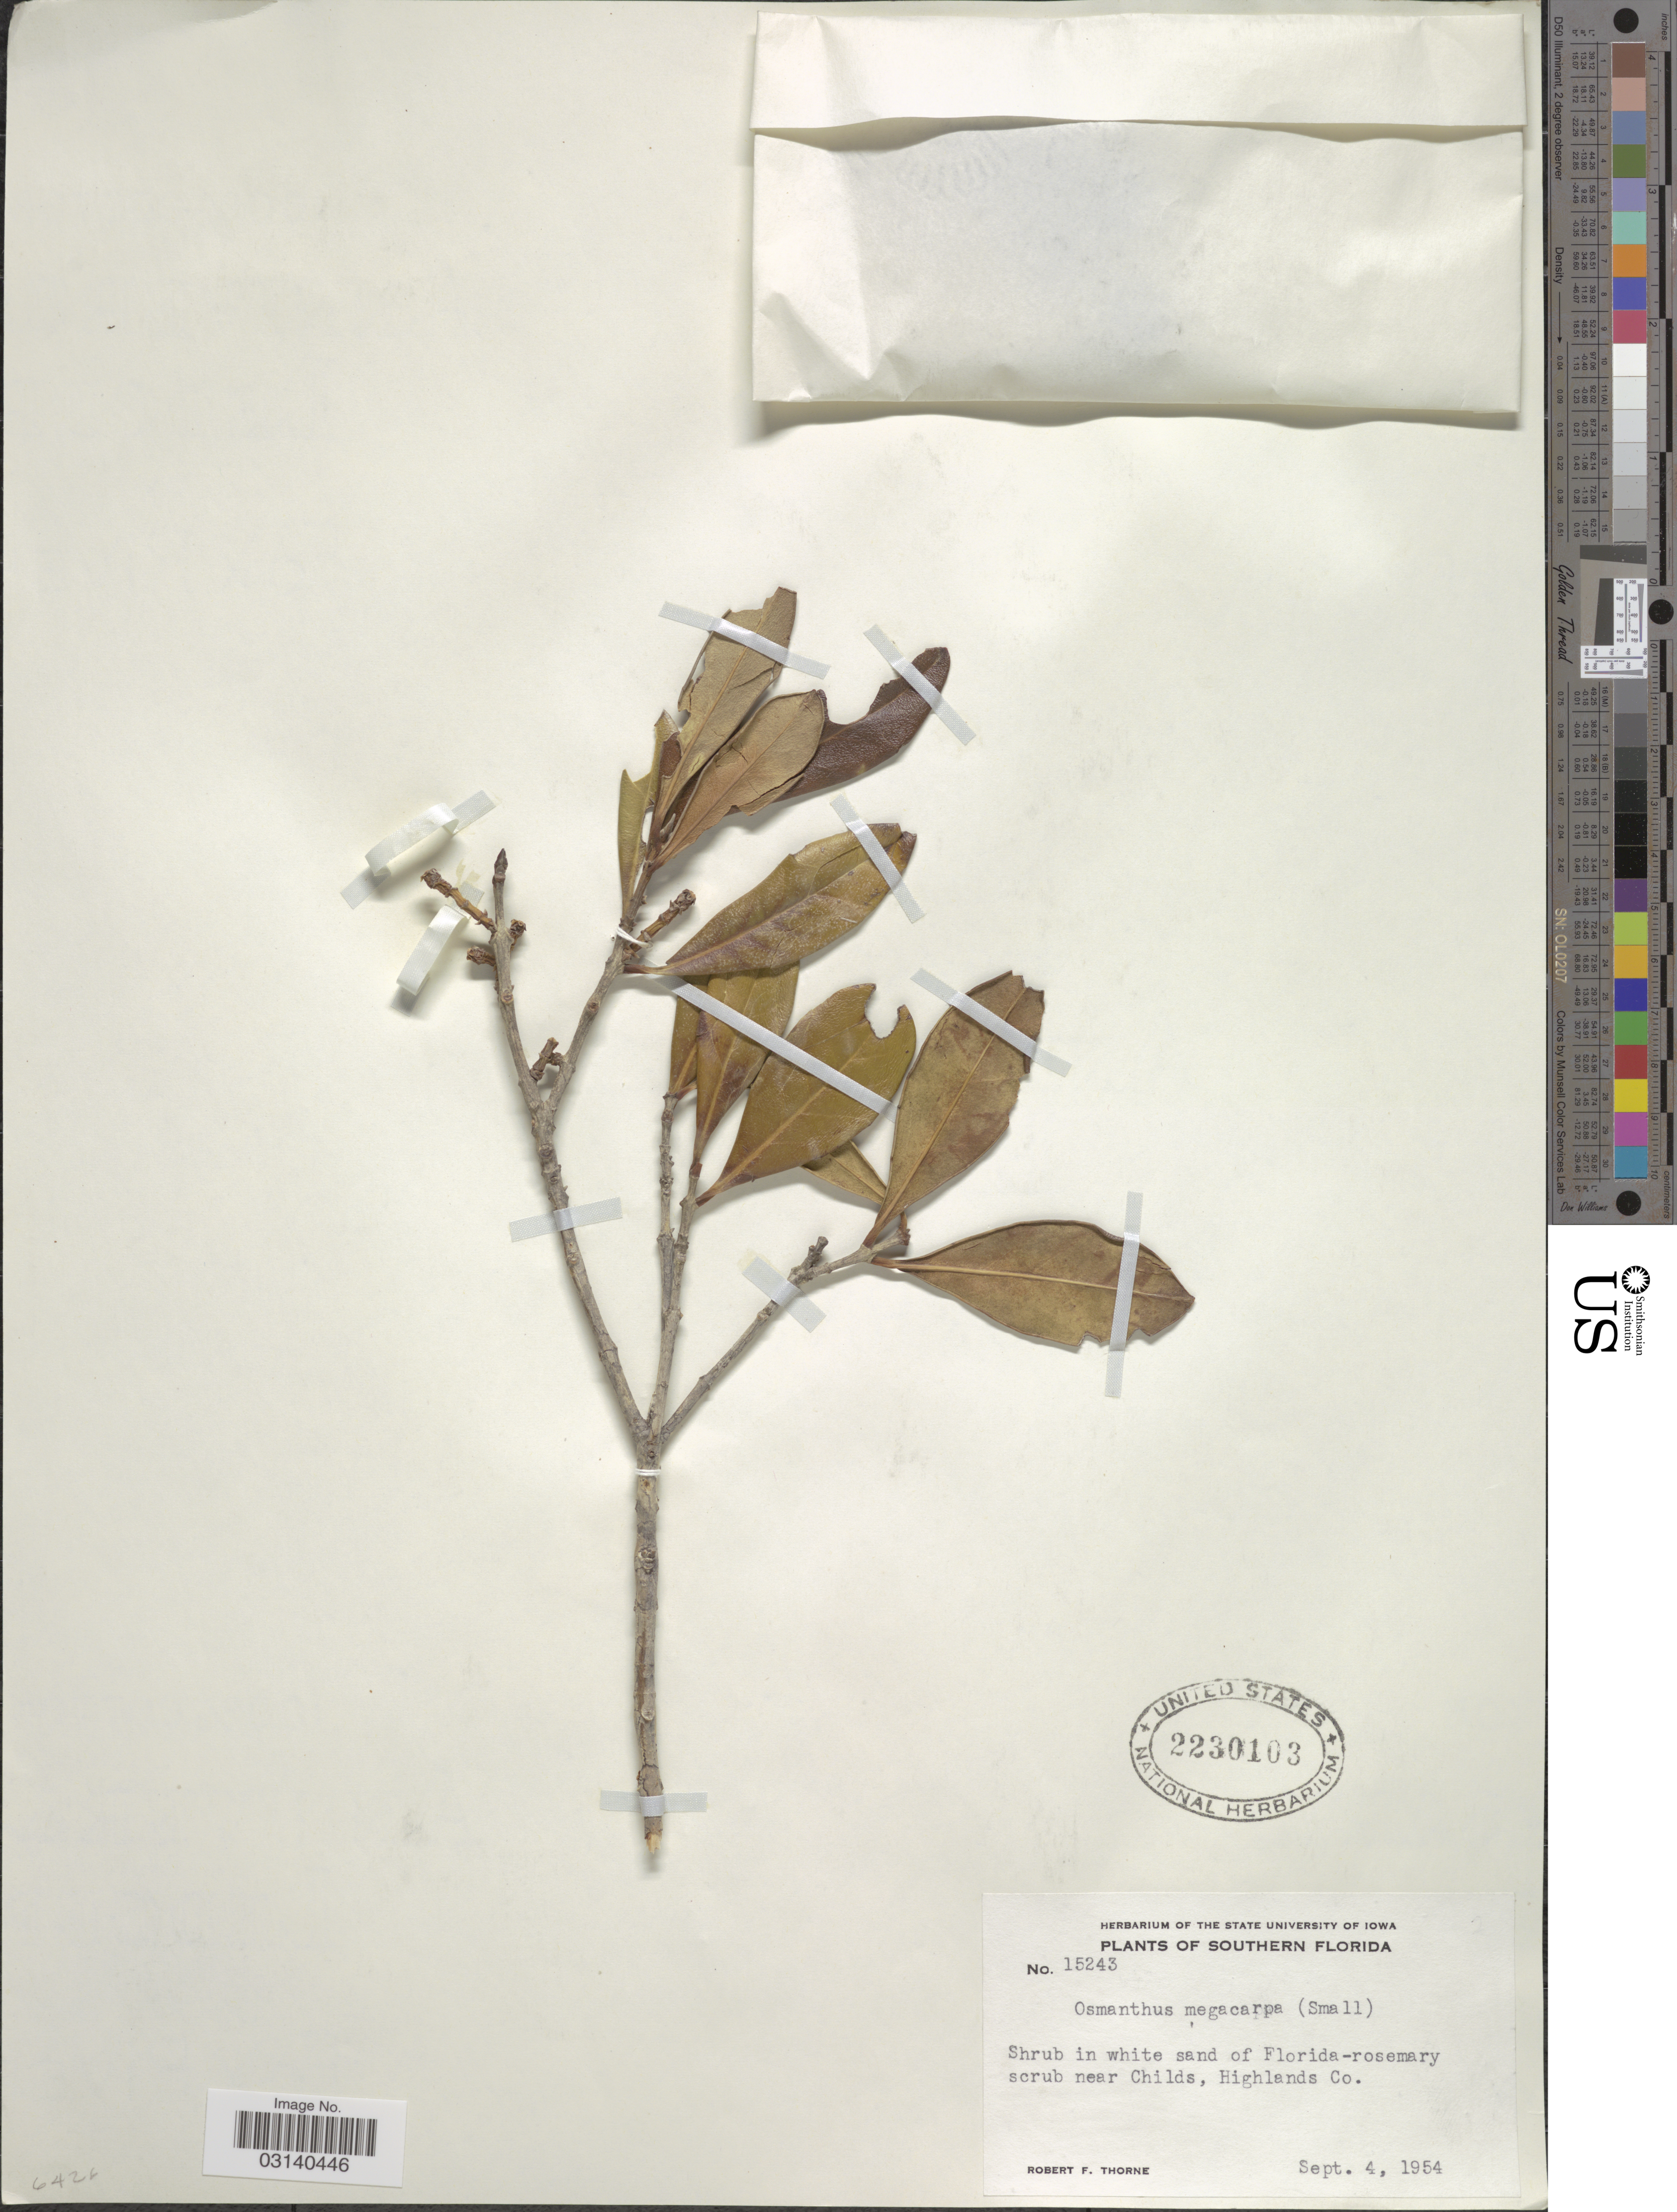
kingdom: Plantae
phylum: Tracheophyta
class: Magnoliopsida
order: Lamiales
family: Oleaceae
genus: Osmanthus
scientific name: Osmanthus megacarpus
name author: (Small) Small ex Little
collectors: R. F. Thorne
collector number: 15243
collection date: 1954-09-04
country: United States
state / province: Florida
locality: Southern Florida, Shrub in white sand of Florida-rosemary scrub near Childs, Highlands Co.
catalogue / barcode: US 2230103